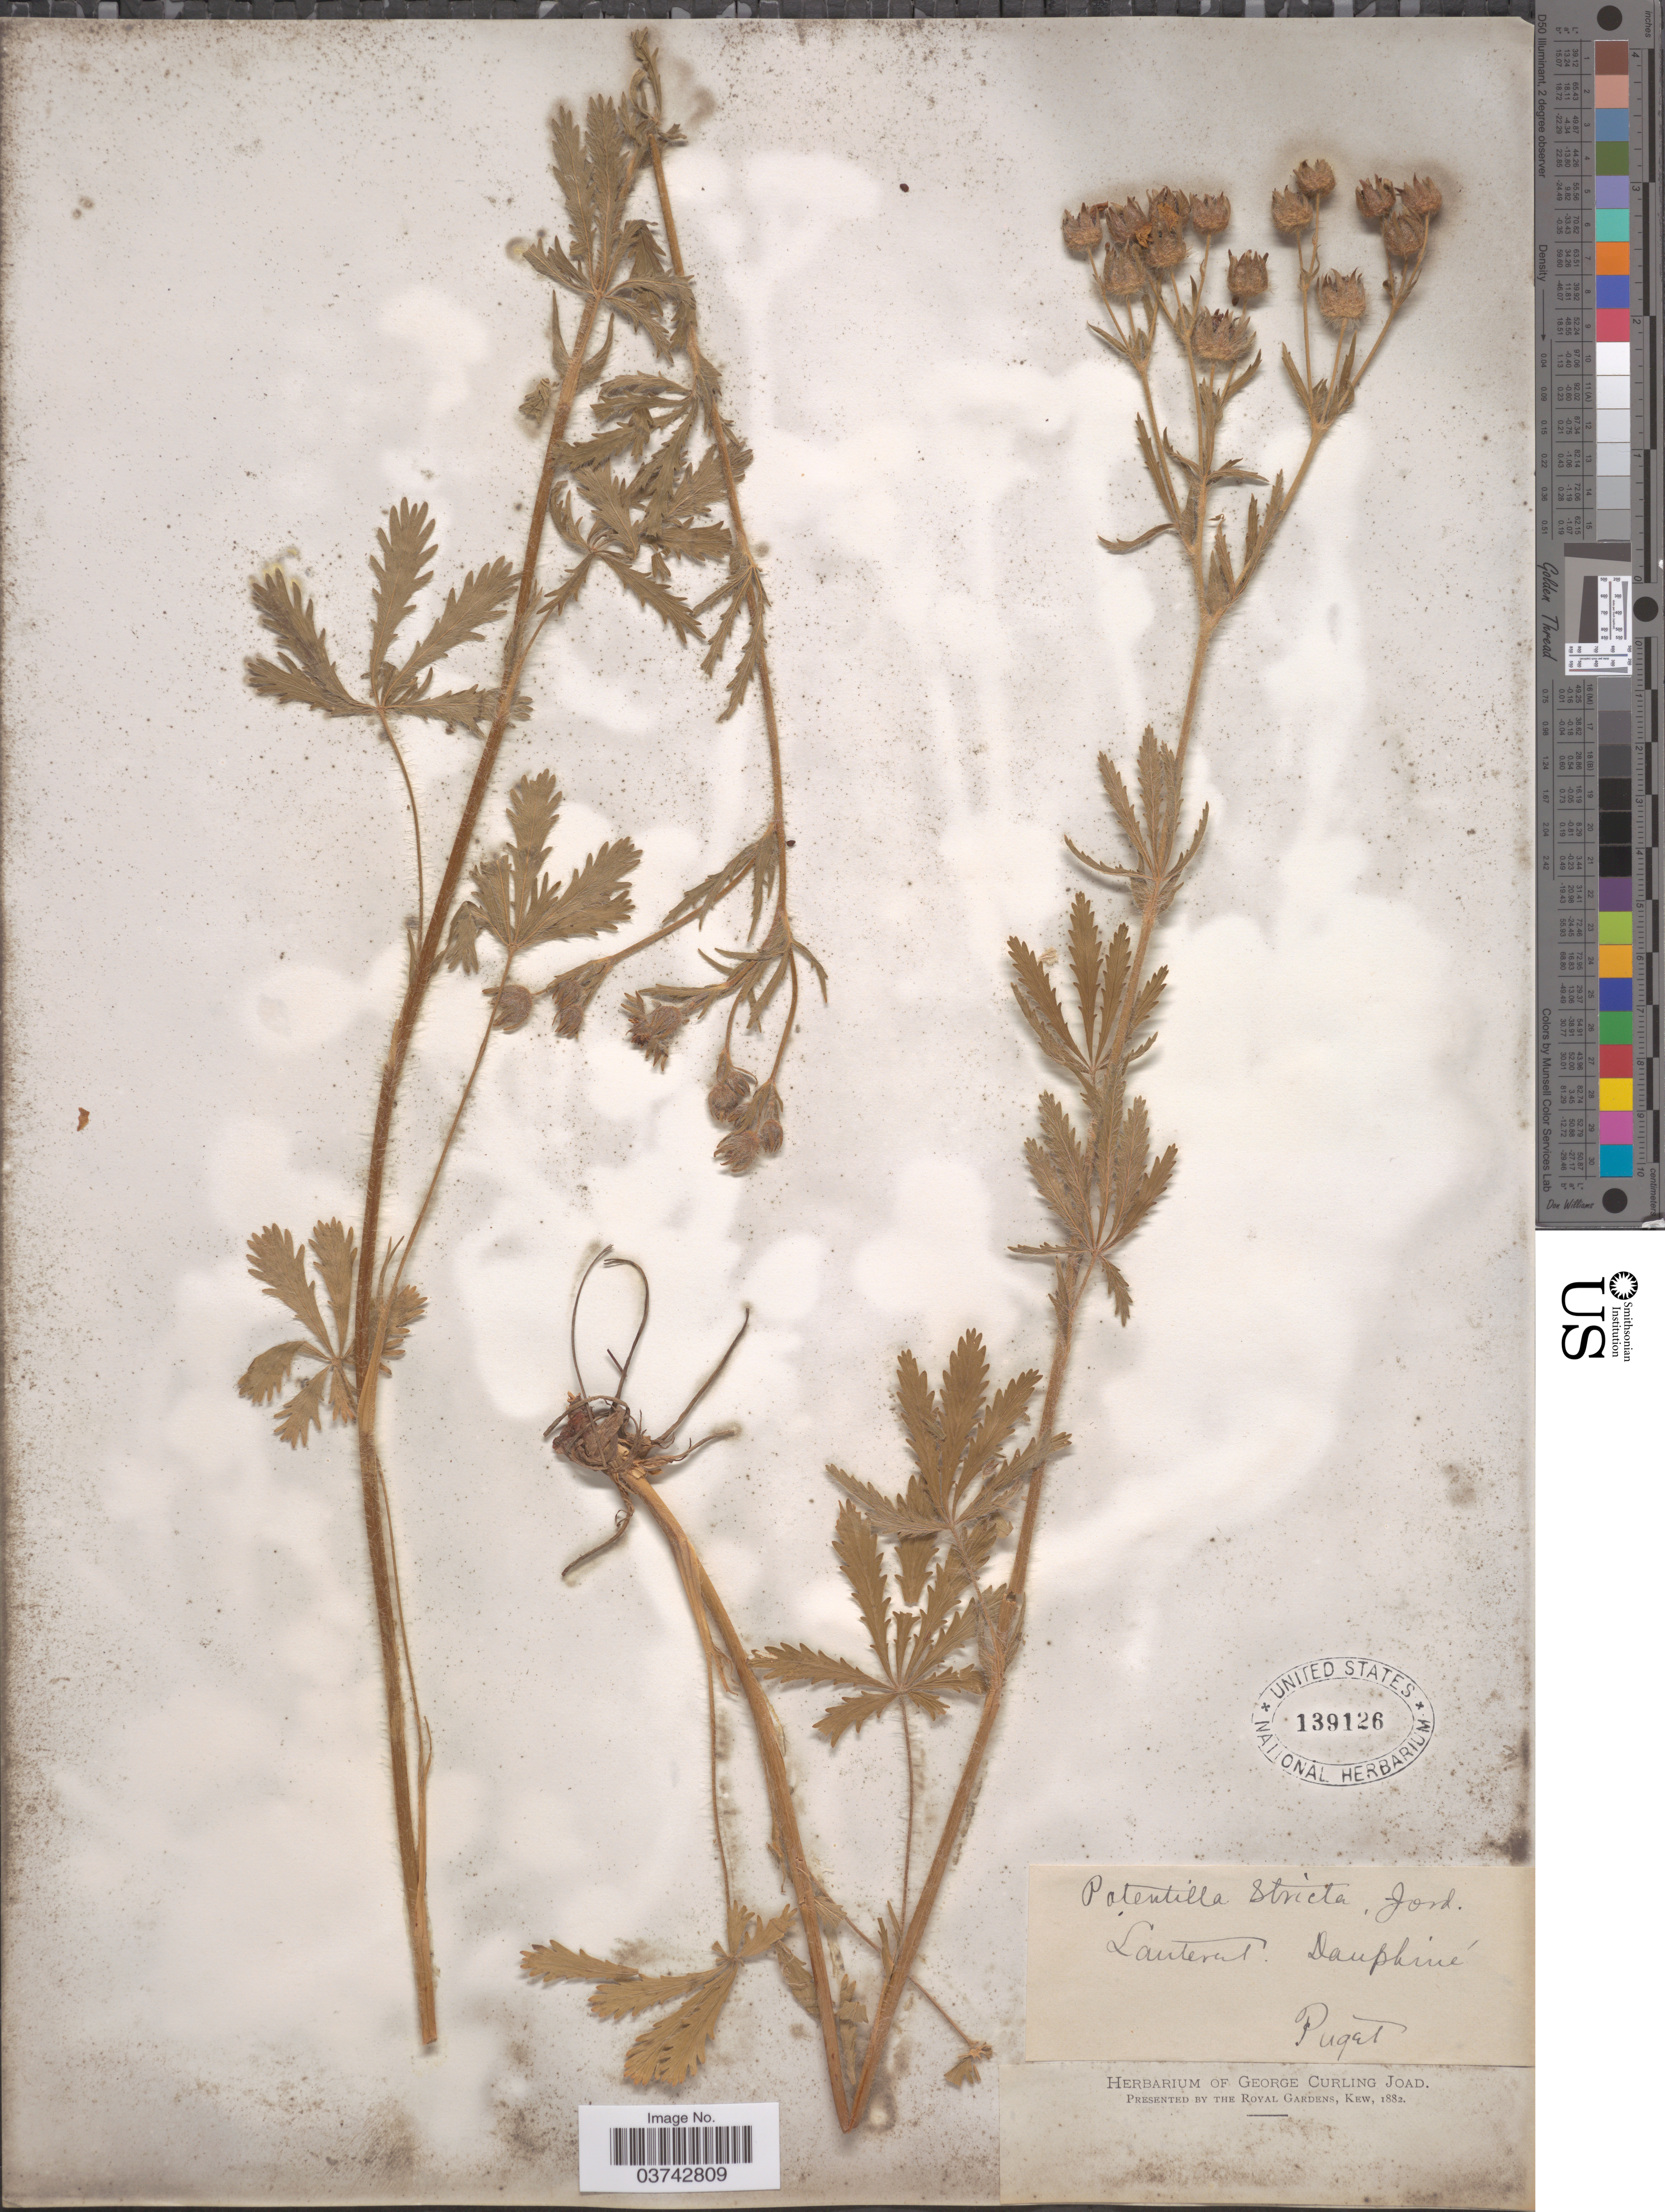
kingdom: Plantae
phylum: Tracheophyta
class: Magnoliopsida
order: Rosales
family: Rosaceae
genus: Potentilla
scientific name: Potentilla stricta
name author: Jord. ex Verl.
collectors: -. Puget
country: France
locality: Lauteret, Dauphiné.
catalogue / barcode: US 139126